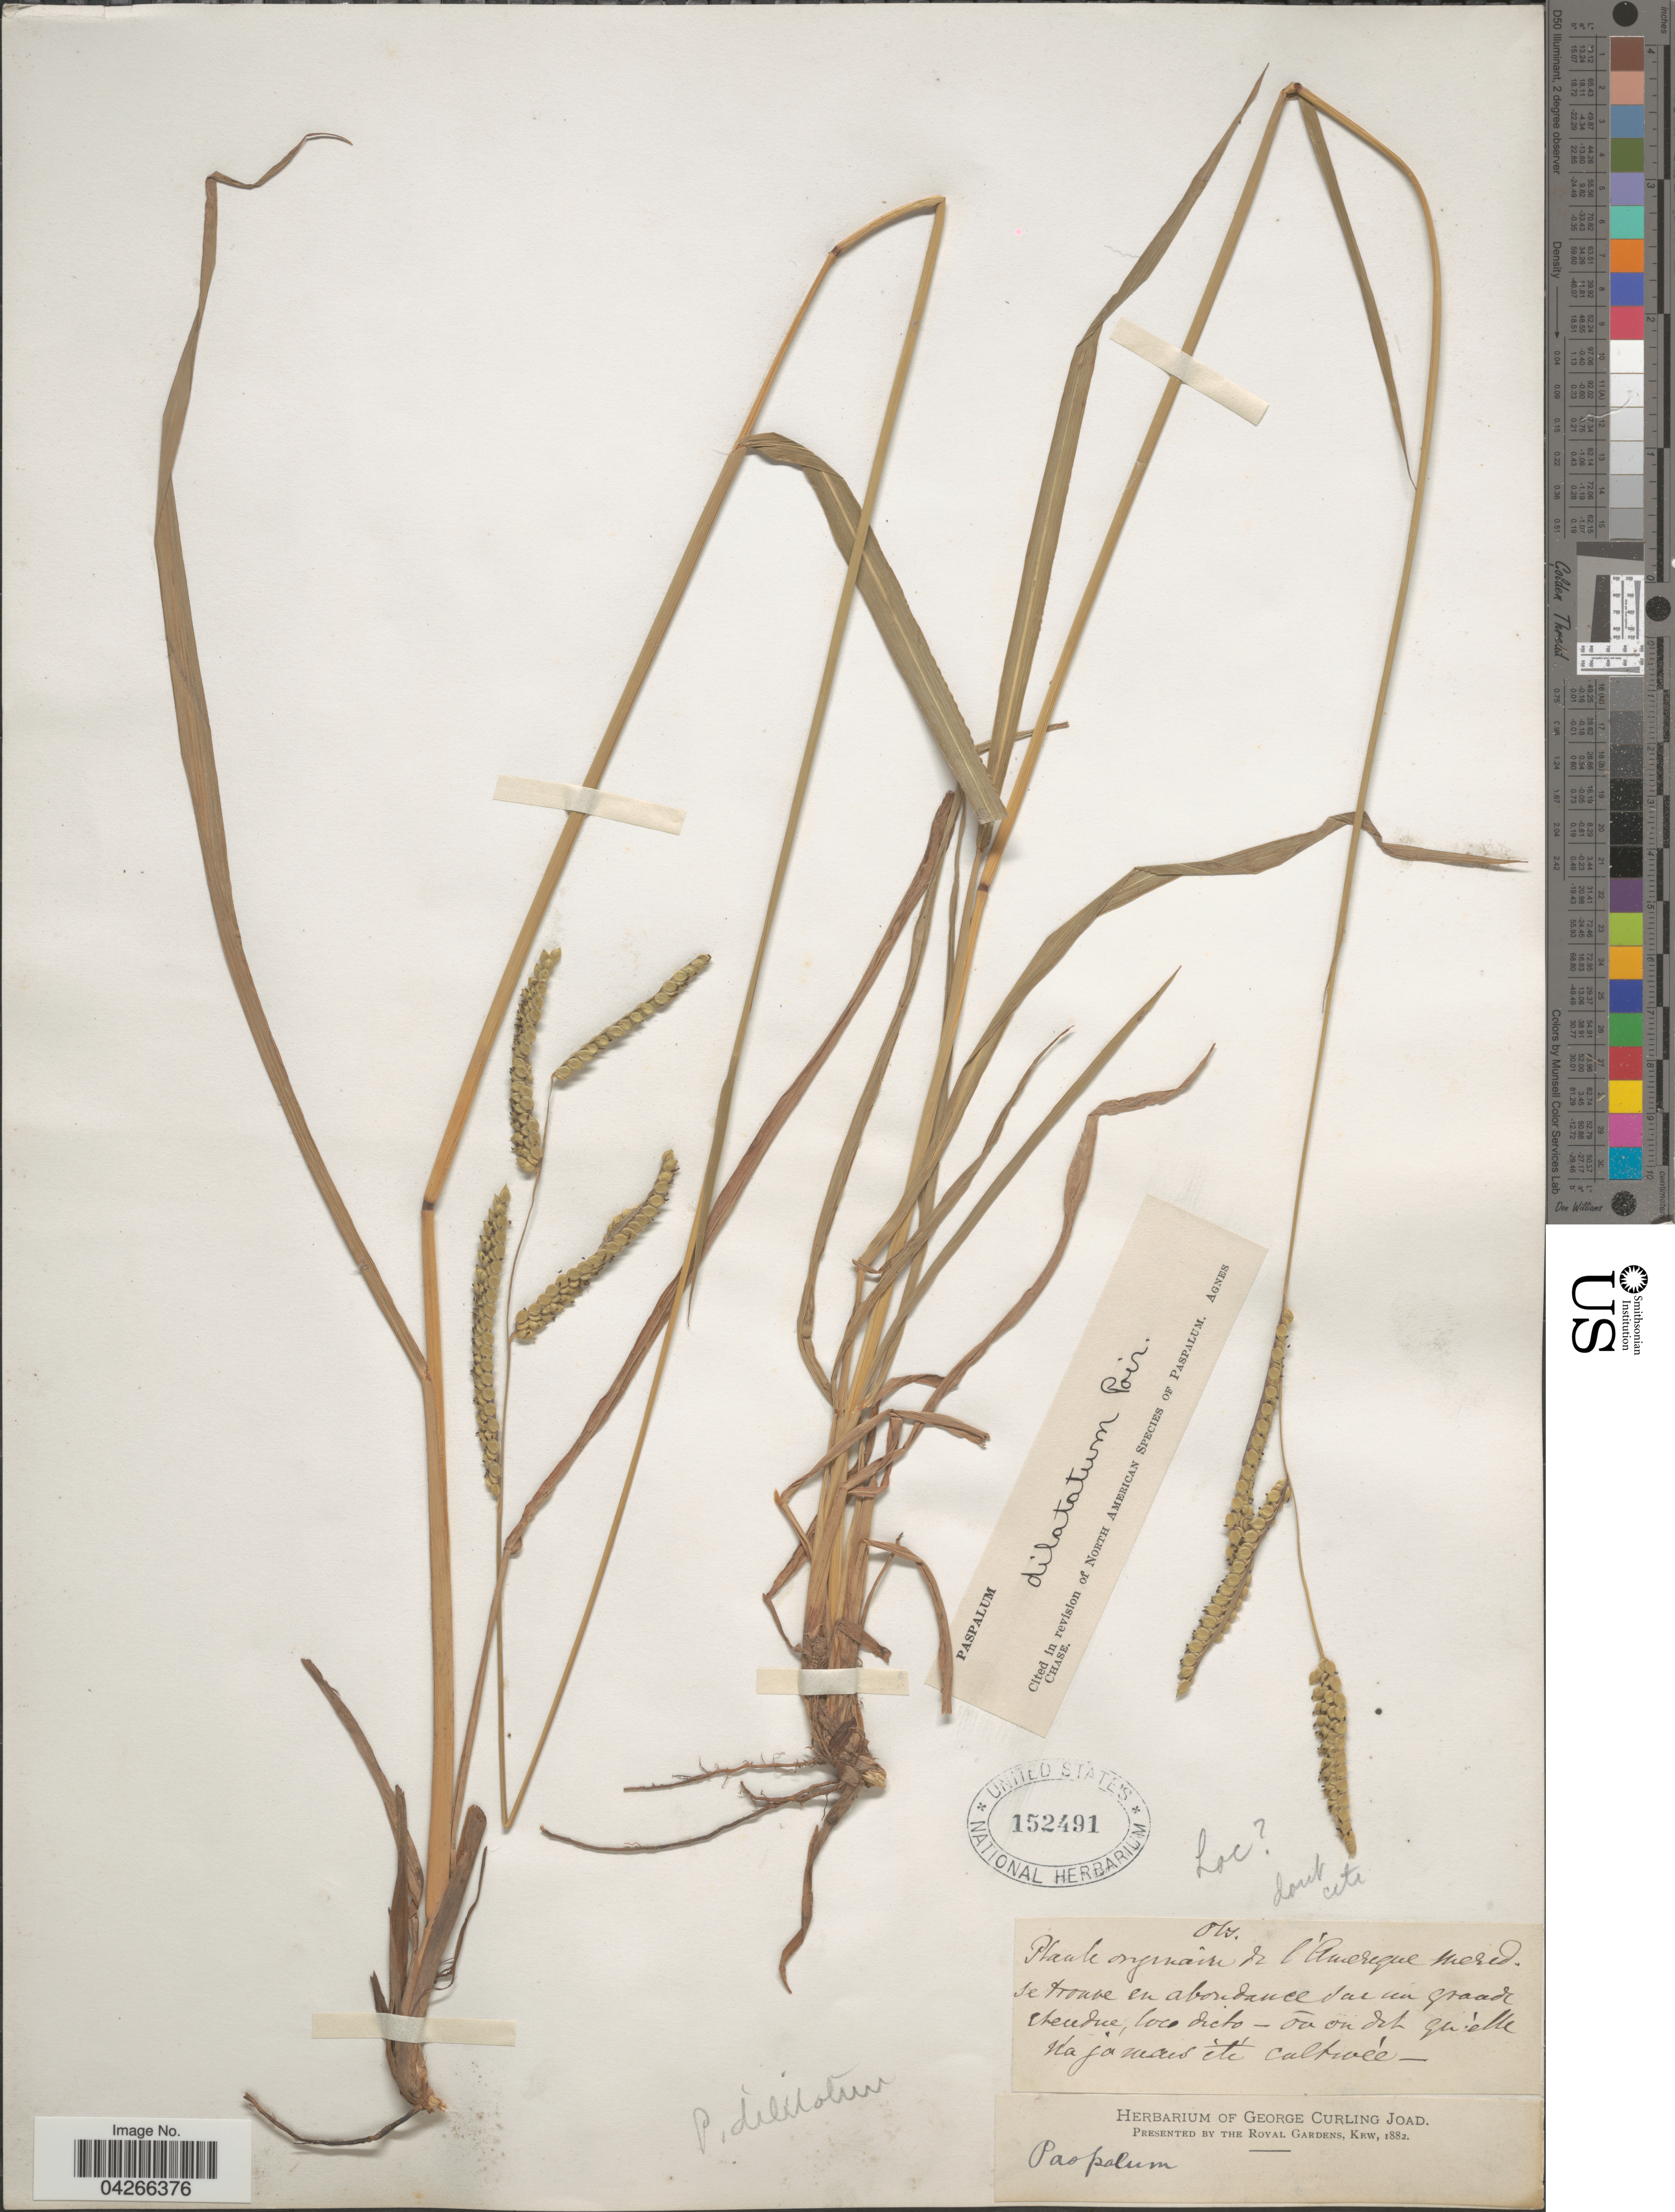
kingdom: Plantae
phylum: Tracheophyta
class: Liliopsida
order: Poales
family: Poaceae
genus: Paspalum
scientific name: Paspalum dilatatum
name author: Poir.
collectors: ex herb. George Curling Joad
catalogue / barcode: US 152491